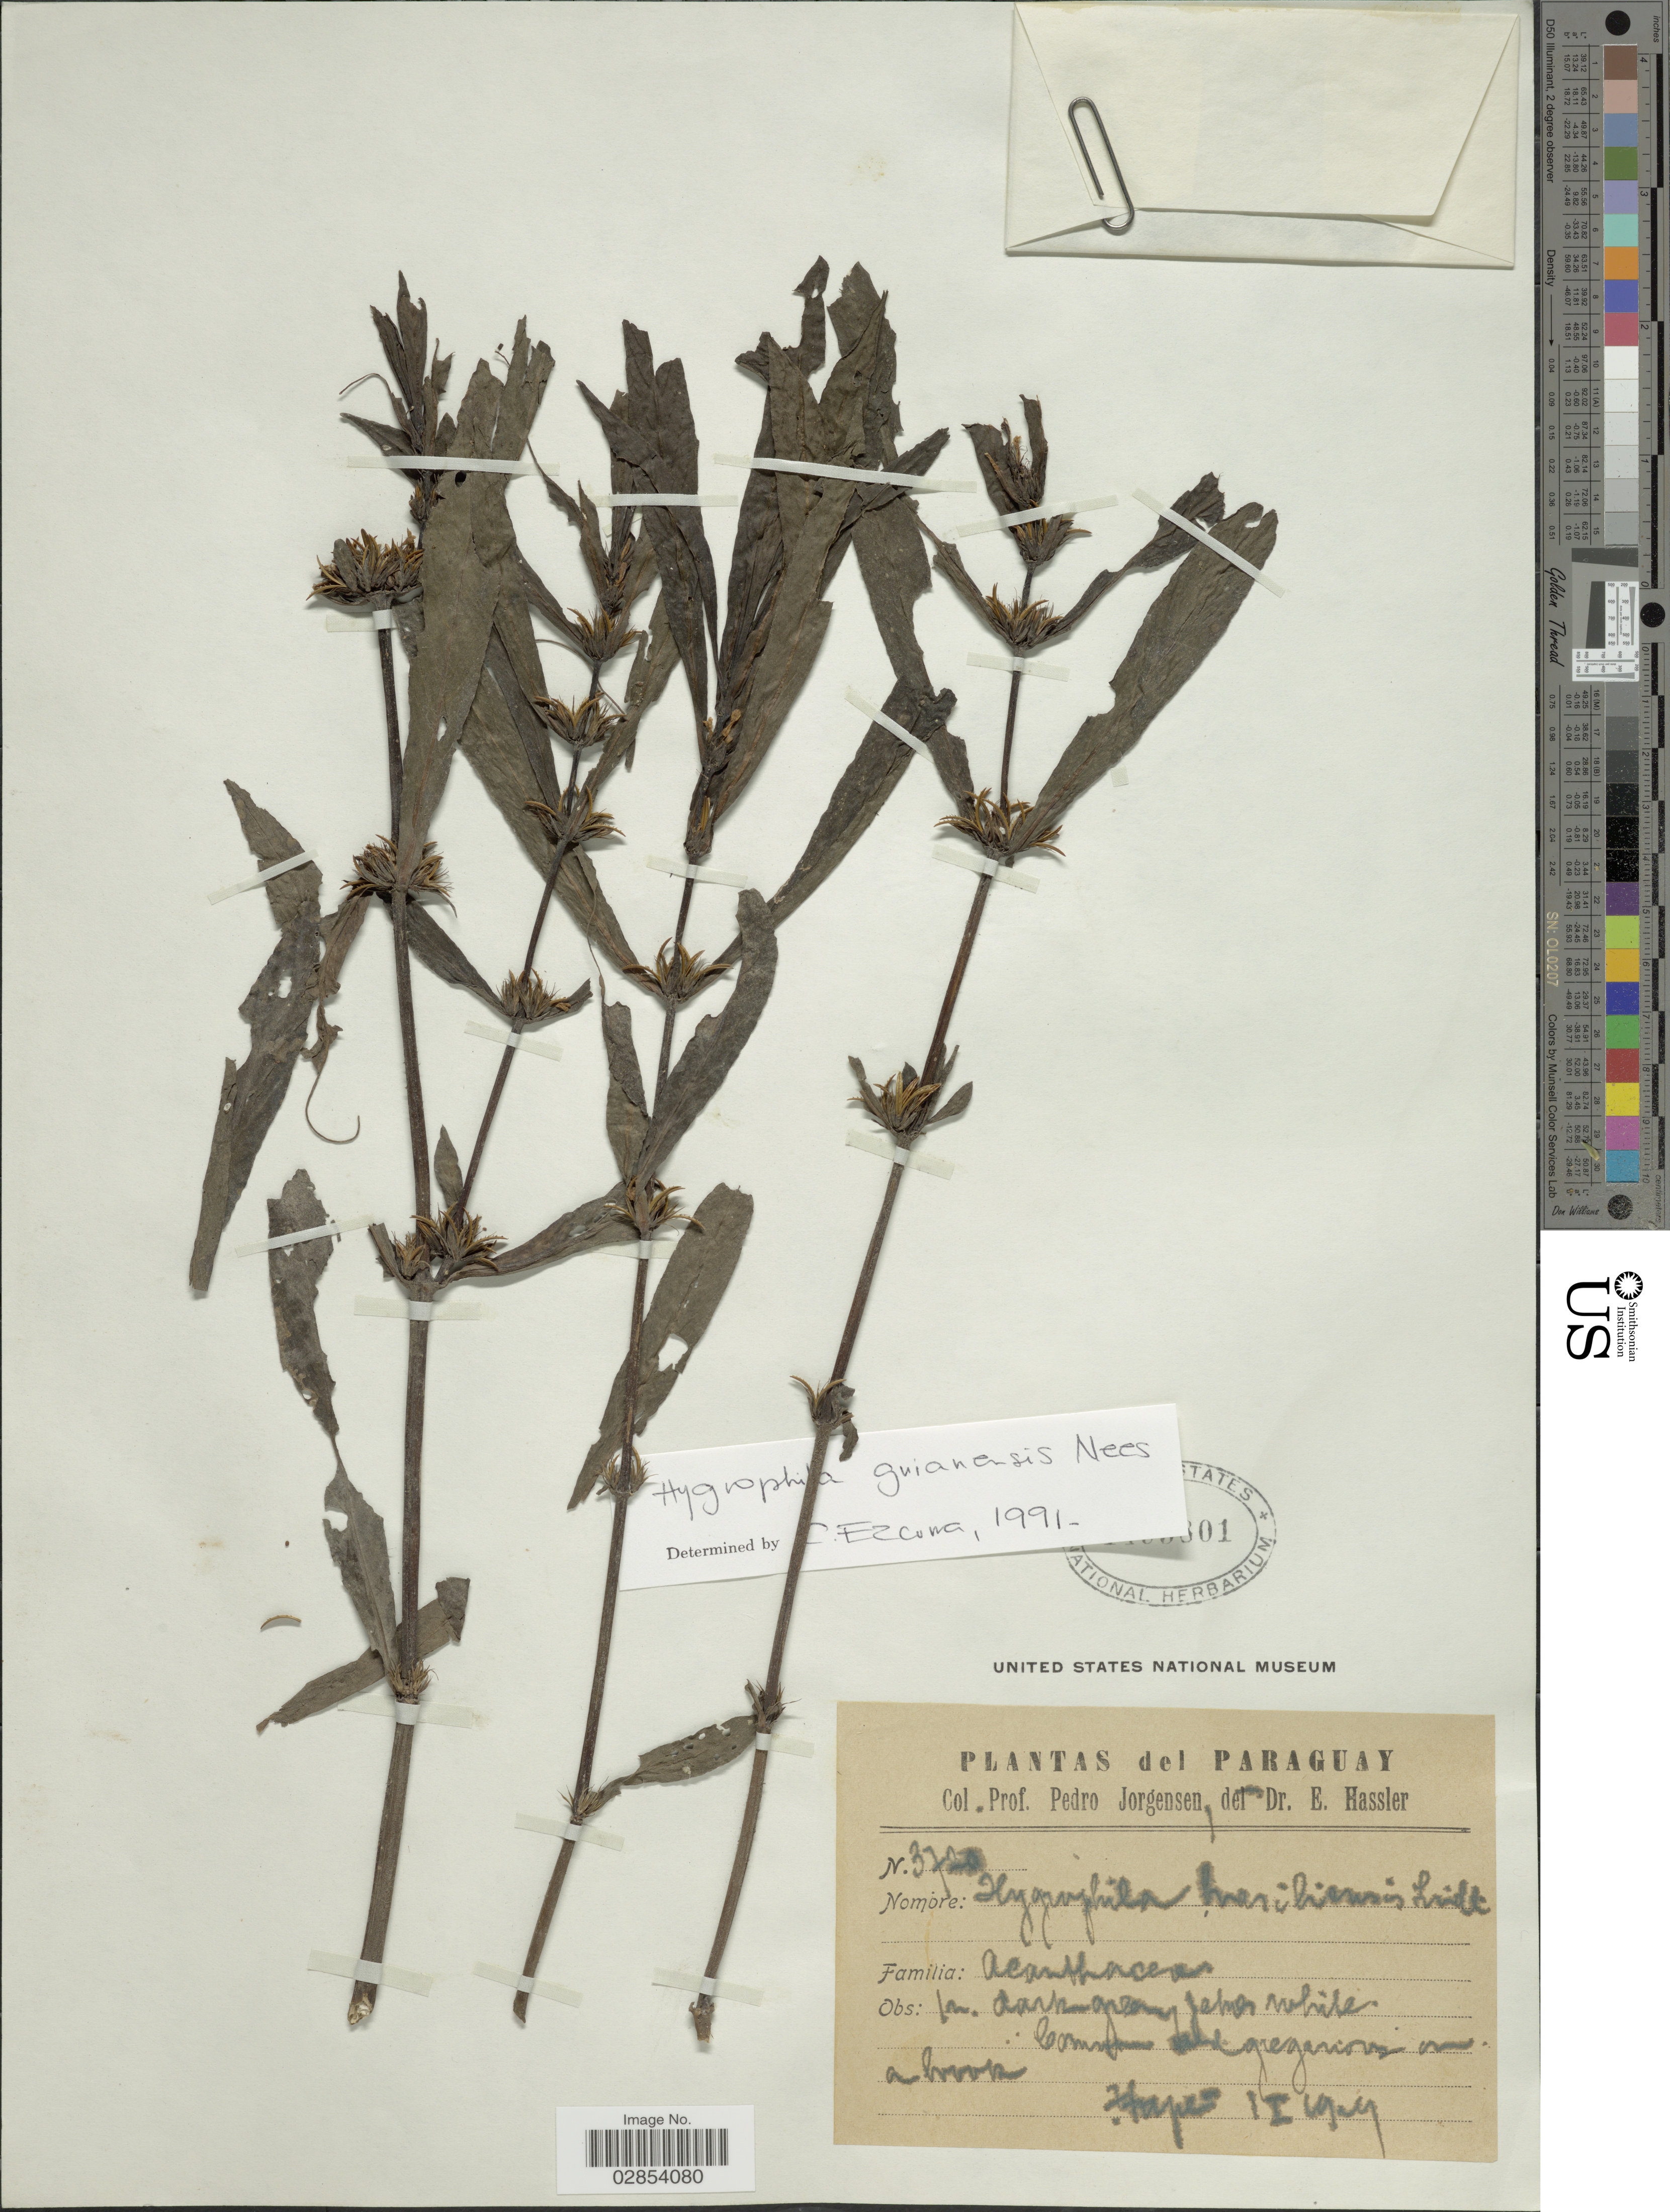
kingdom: Plantae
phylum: Tracheophyta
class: Magnoliopsida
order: Lamiales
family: Acanthaceae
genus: Hygrophila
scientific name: Hygrophila costata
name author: Nees & T. Nees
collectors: P. Jörgensen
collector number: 3720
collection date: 1929-02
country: Paraguay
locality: Commun and gregarious